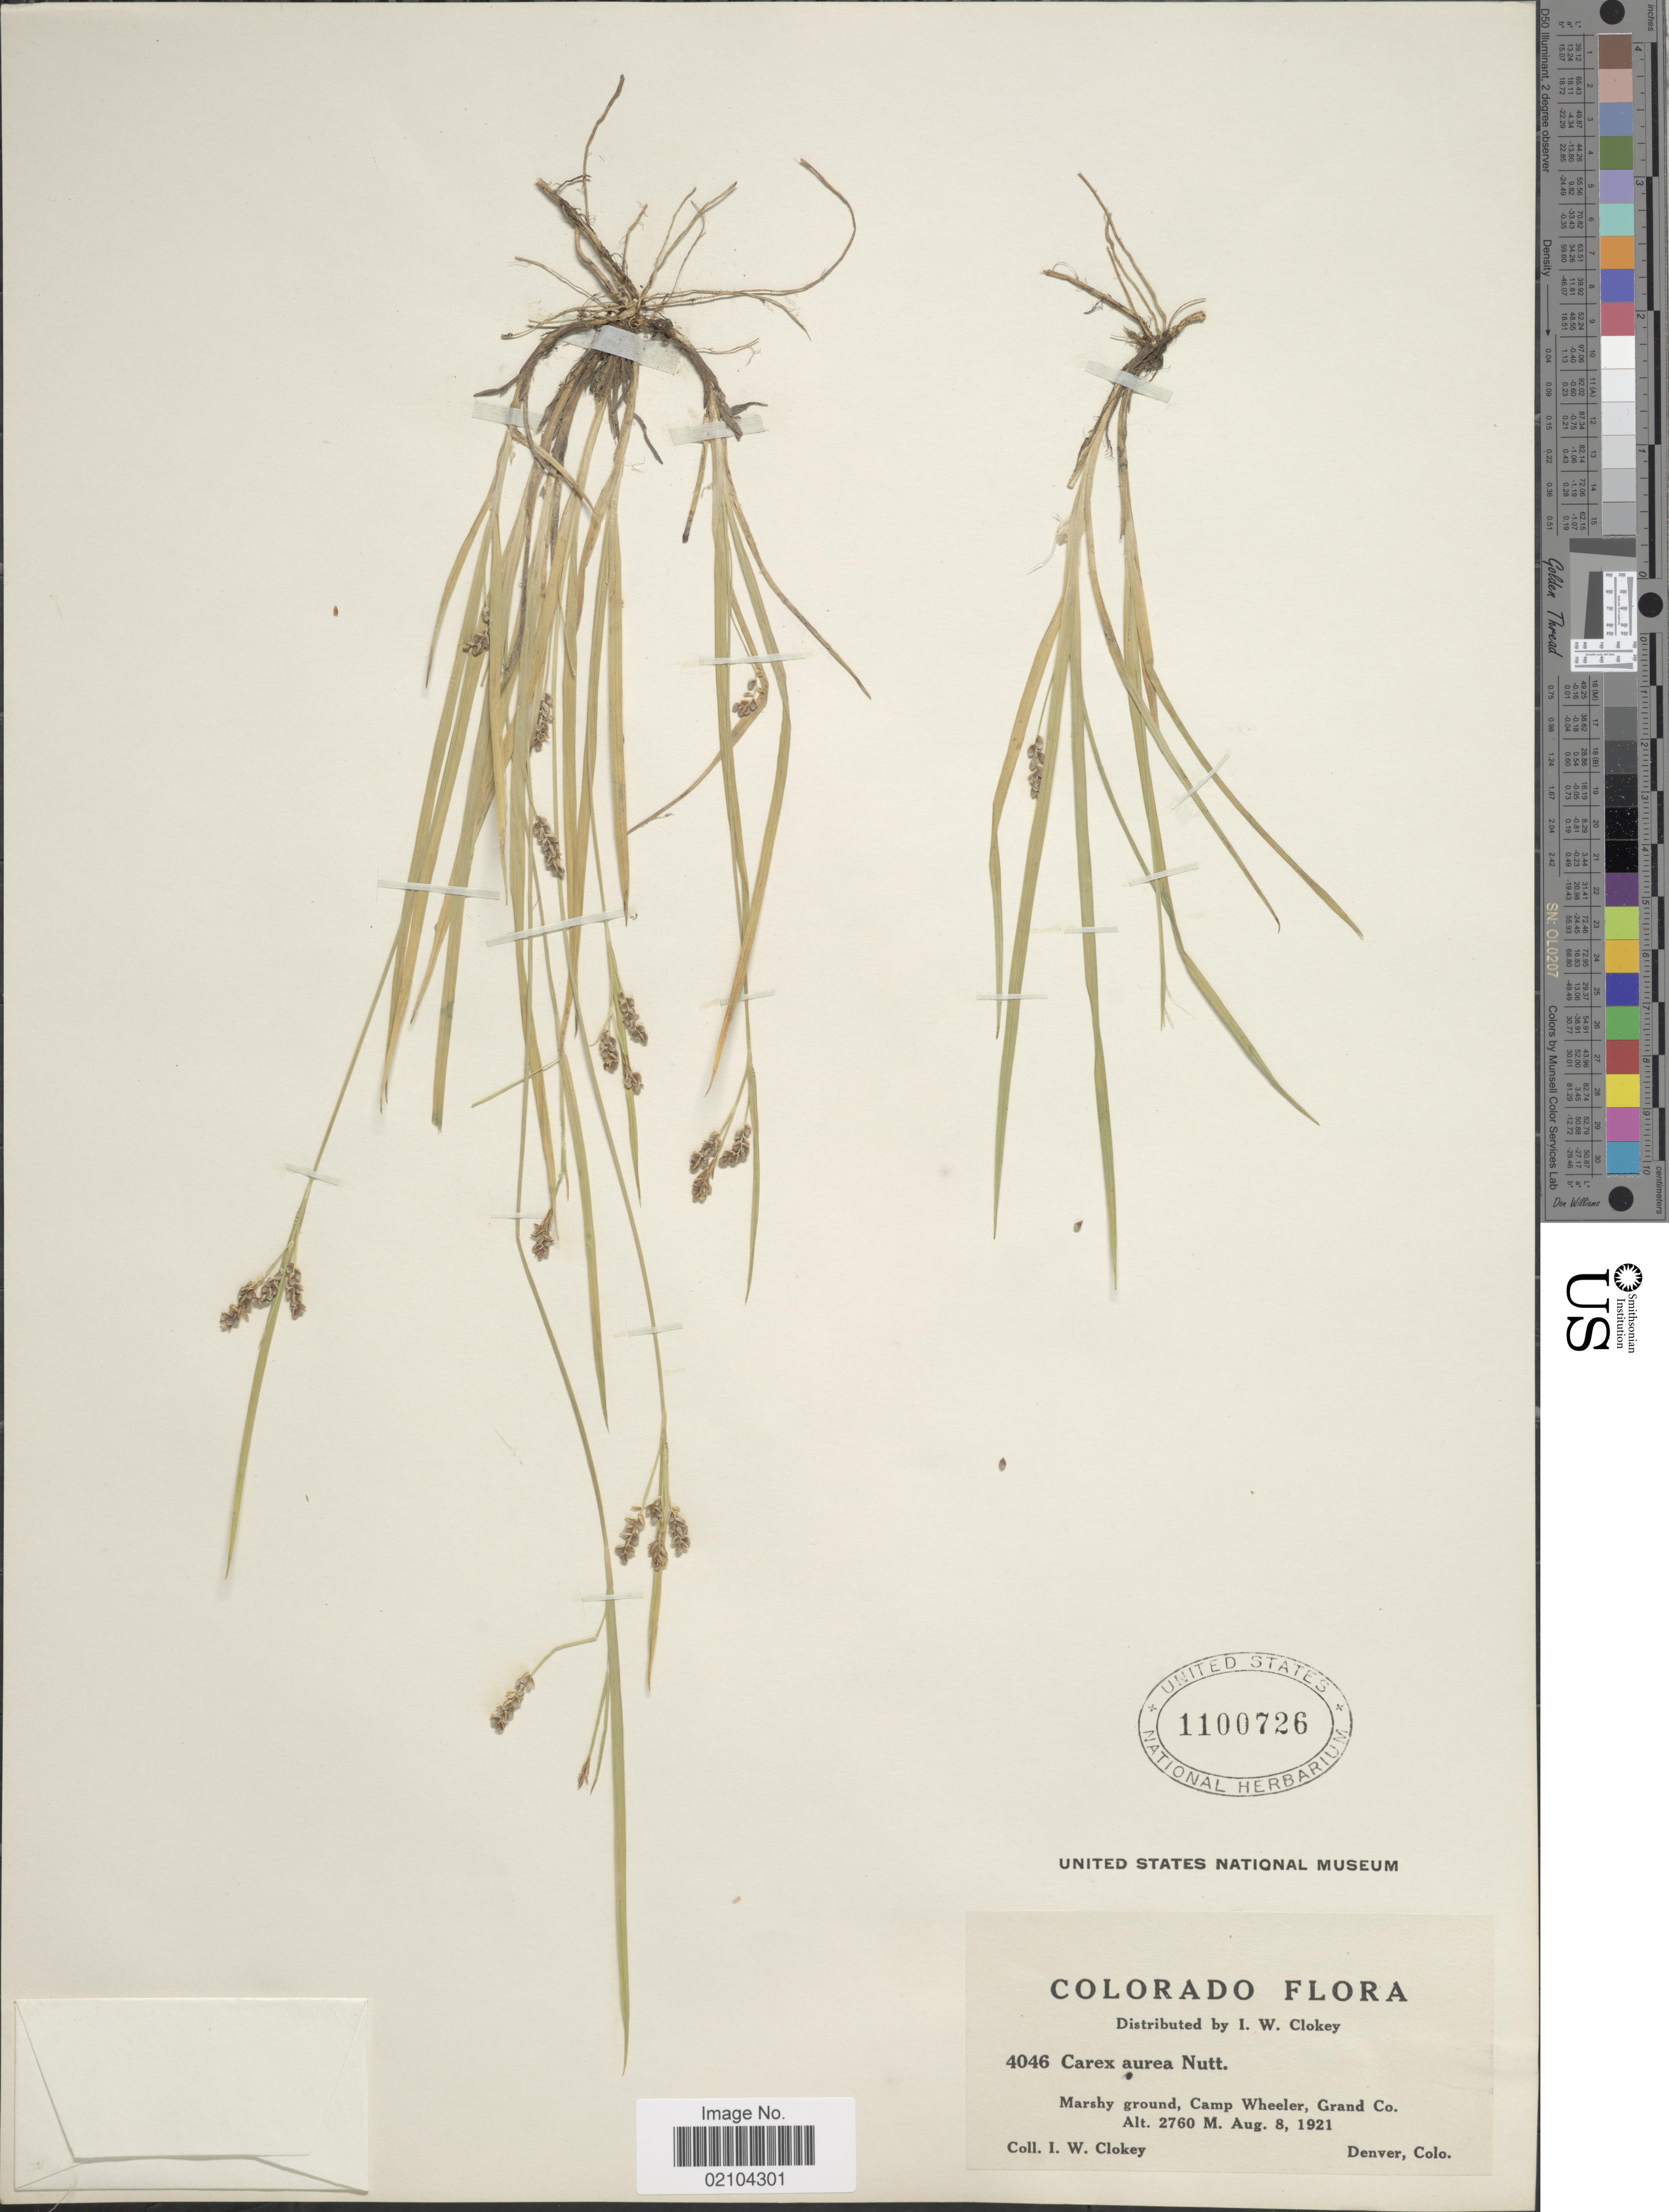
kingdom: Plantae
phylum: Tracheophyta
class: Liliopsida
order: Poales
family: Cyperaceae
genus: Carex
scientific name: Carex aurea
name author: Nutt.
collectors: I. W. Clokey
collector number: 4046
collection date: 1921-08-08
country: United States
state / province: Colorado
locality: Camp Wheeler, Grand Co.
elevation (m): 2760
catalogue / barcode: US 1100726